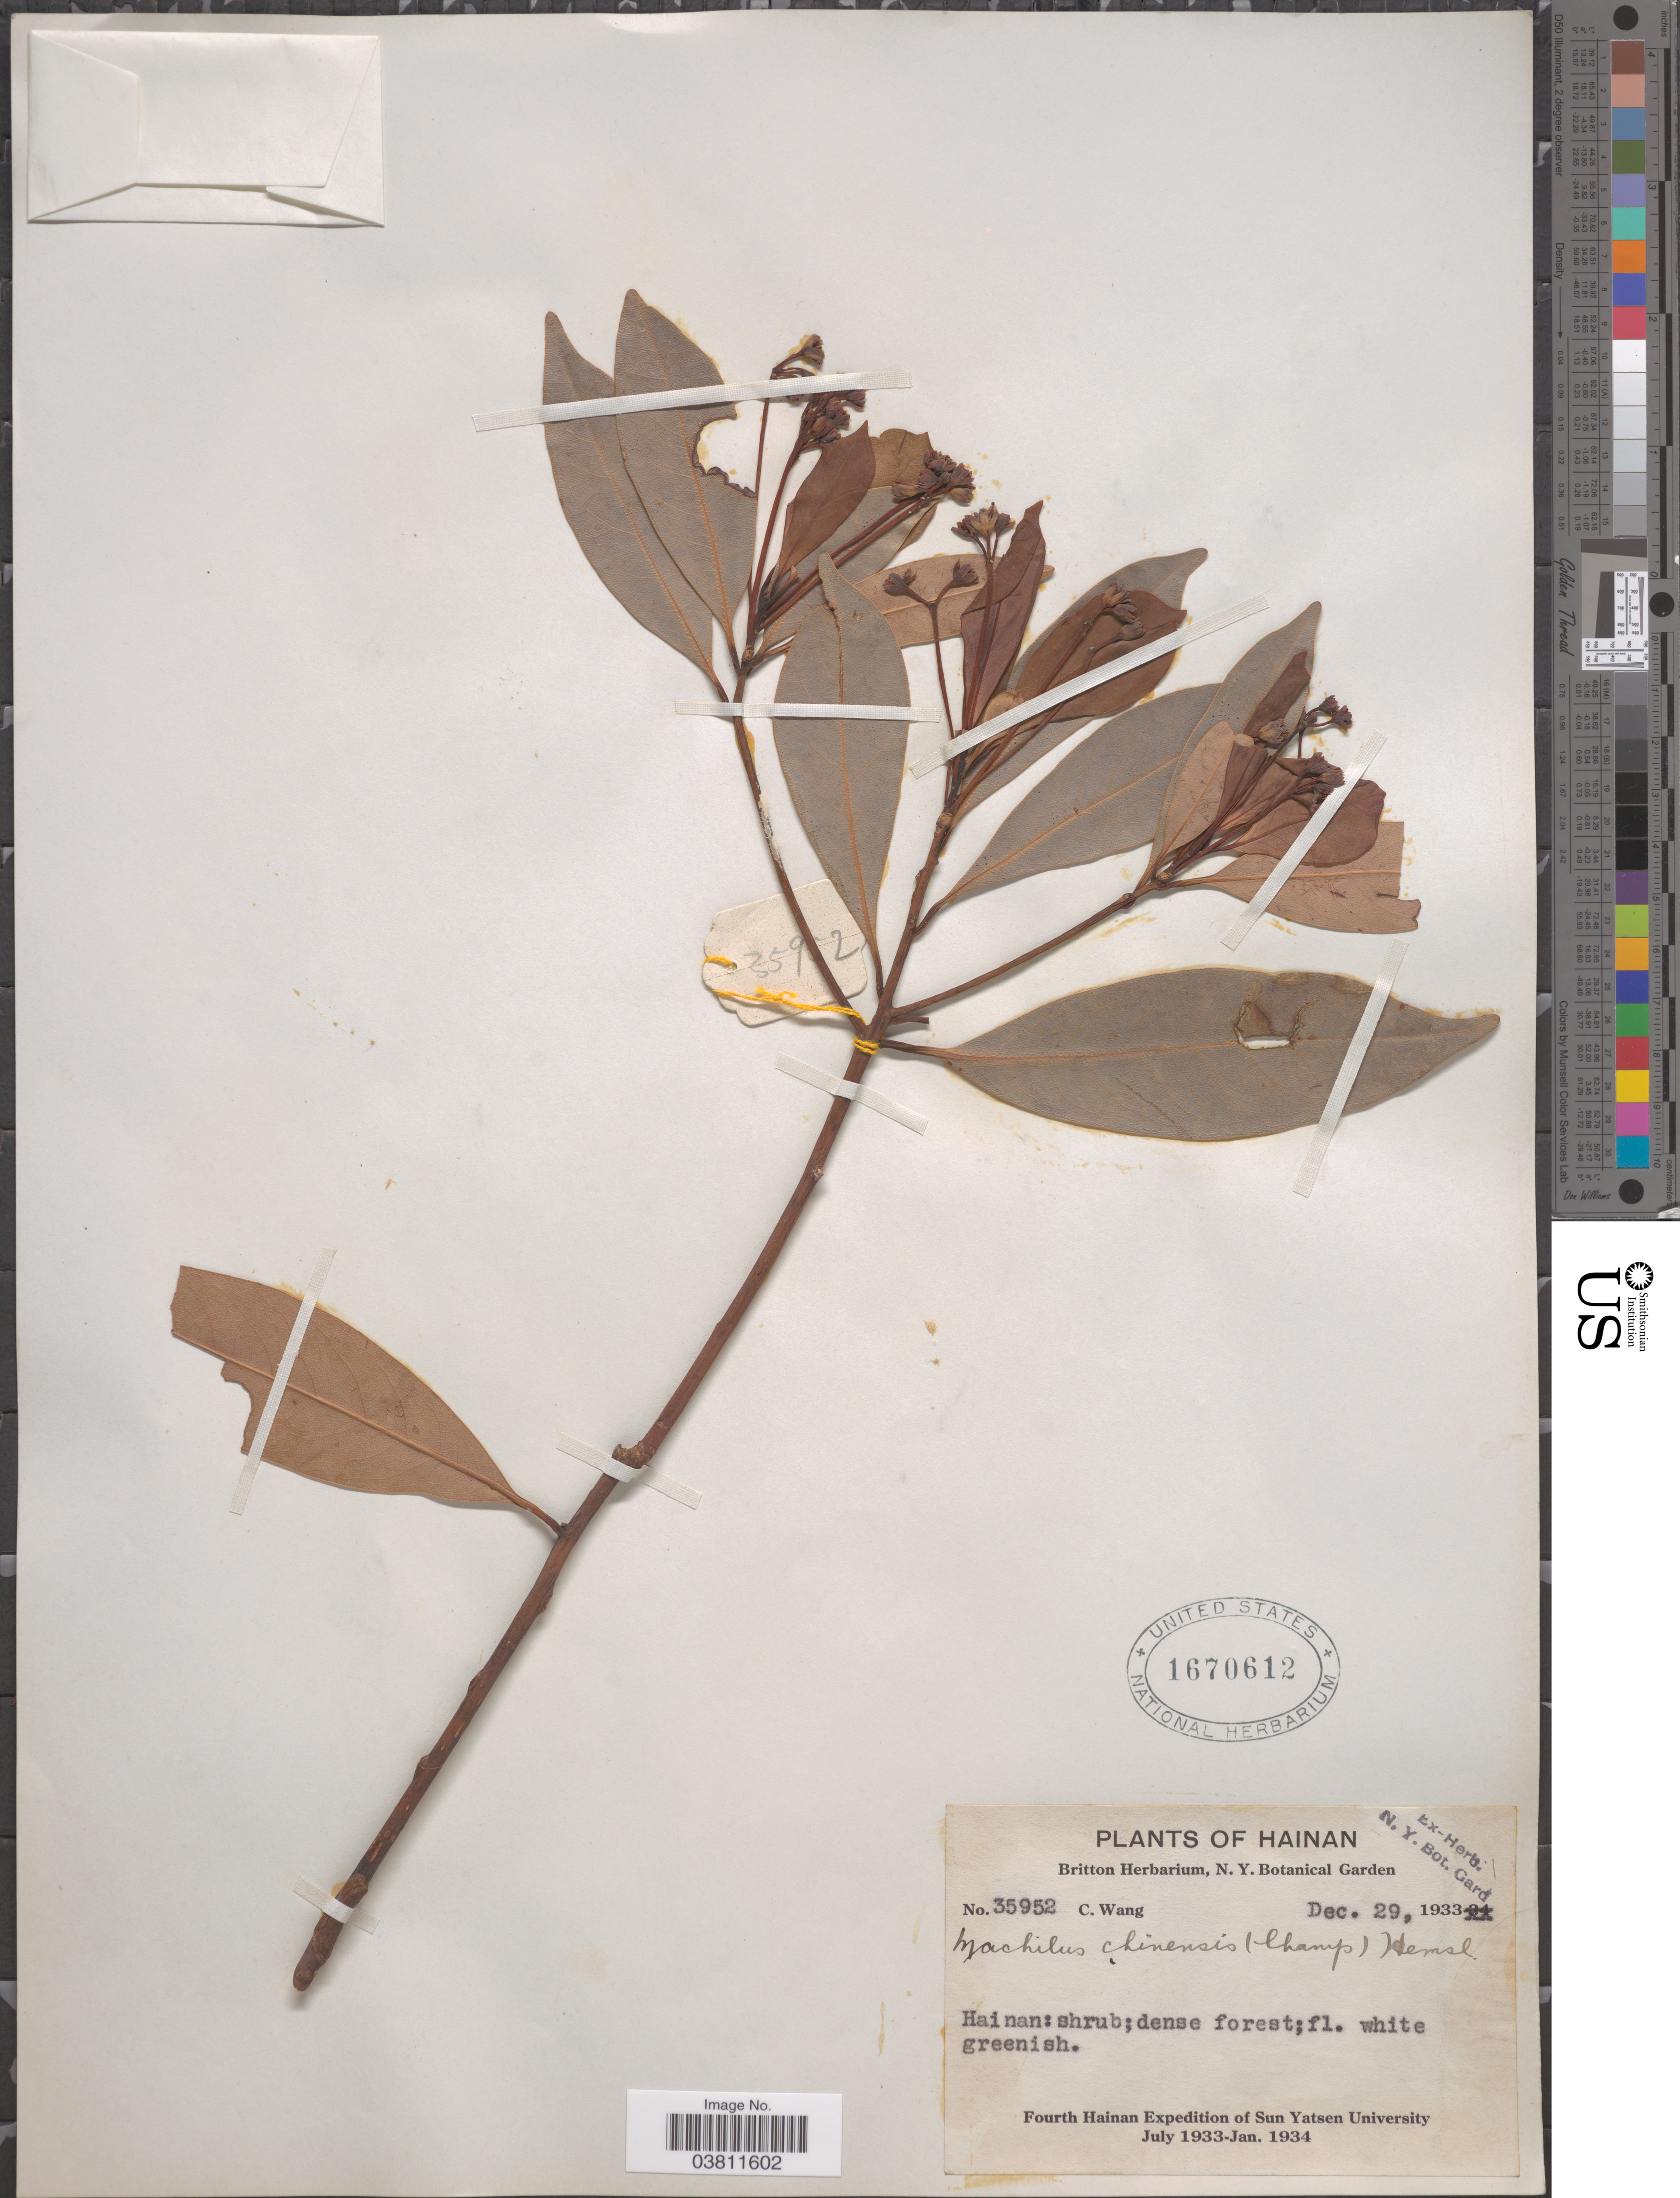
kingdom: Plantae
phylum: Tracheophyta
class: Magnoliopsida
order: Laurales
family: Lauraceae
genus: Machilus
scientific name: Machilus chinensis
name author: (Benth.) Hemsl.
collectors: C. Wang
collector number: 35952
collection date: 1933-12-29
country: China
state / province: Hainan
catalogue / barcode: US 1670612